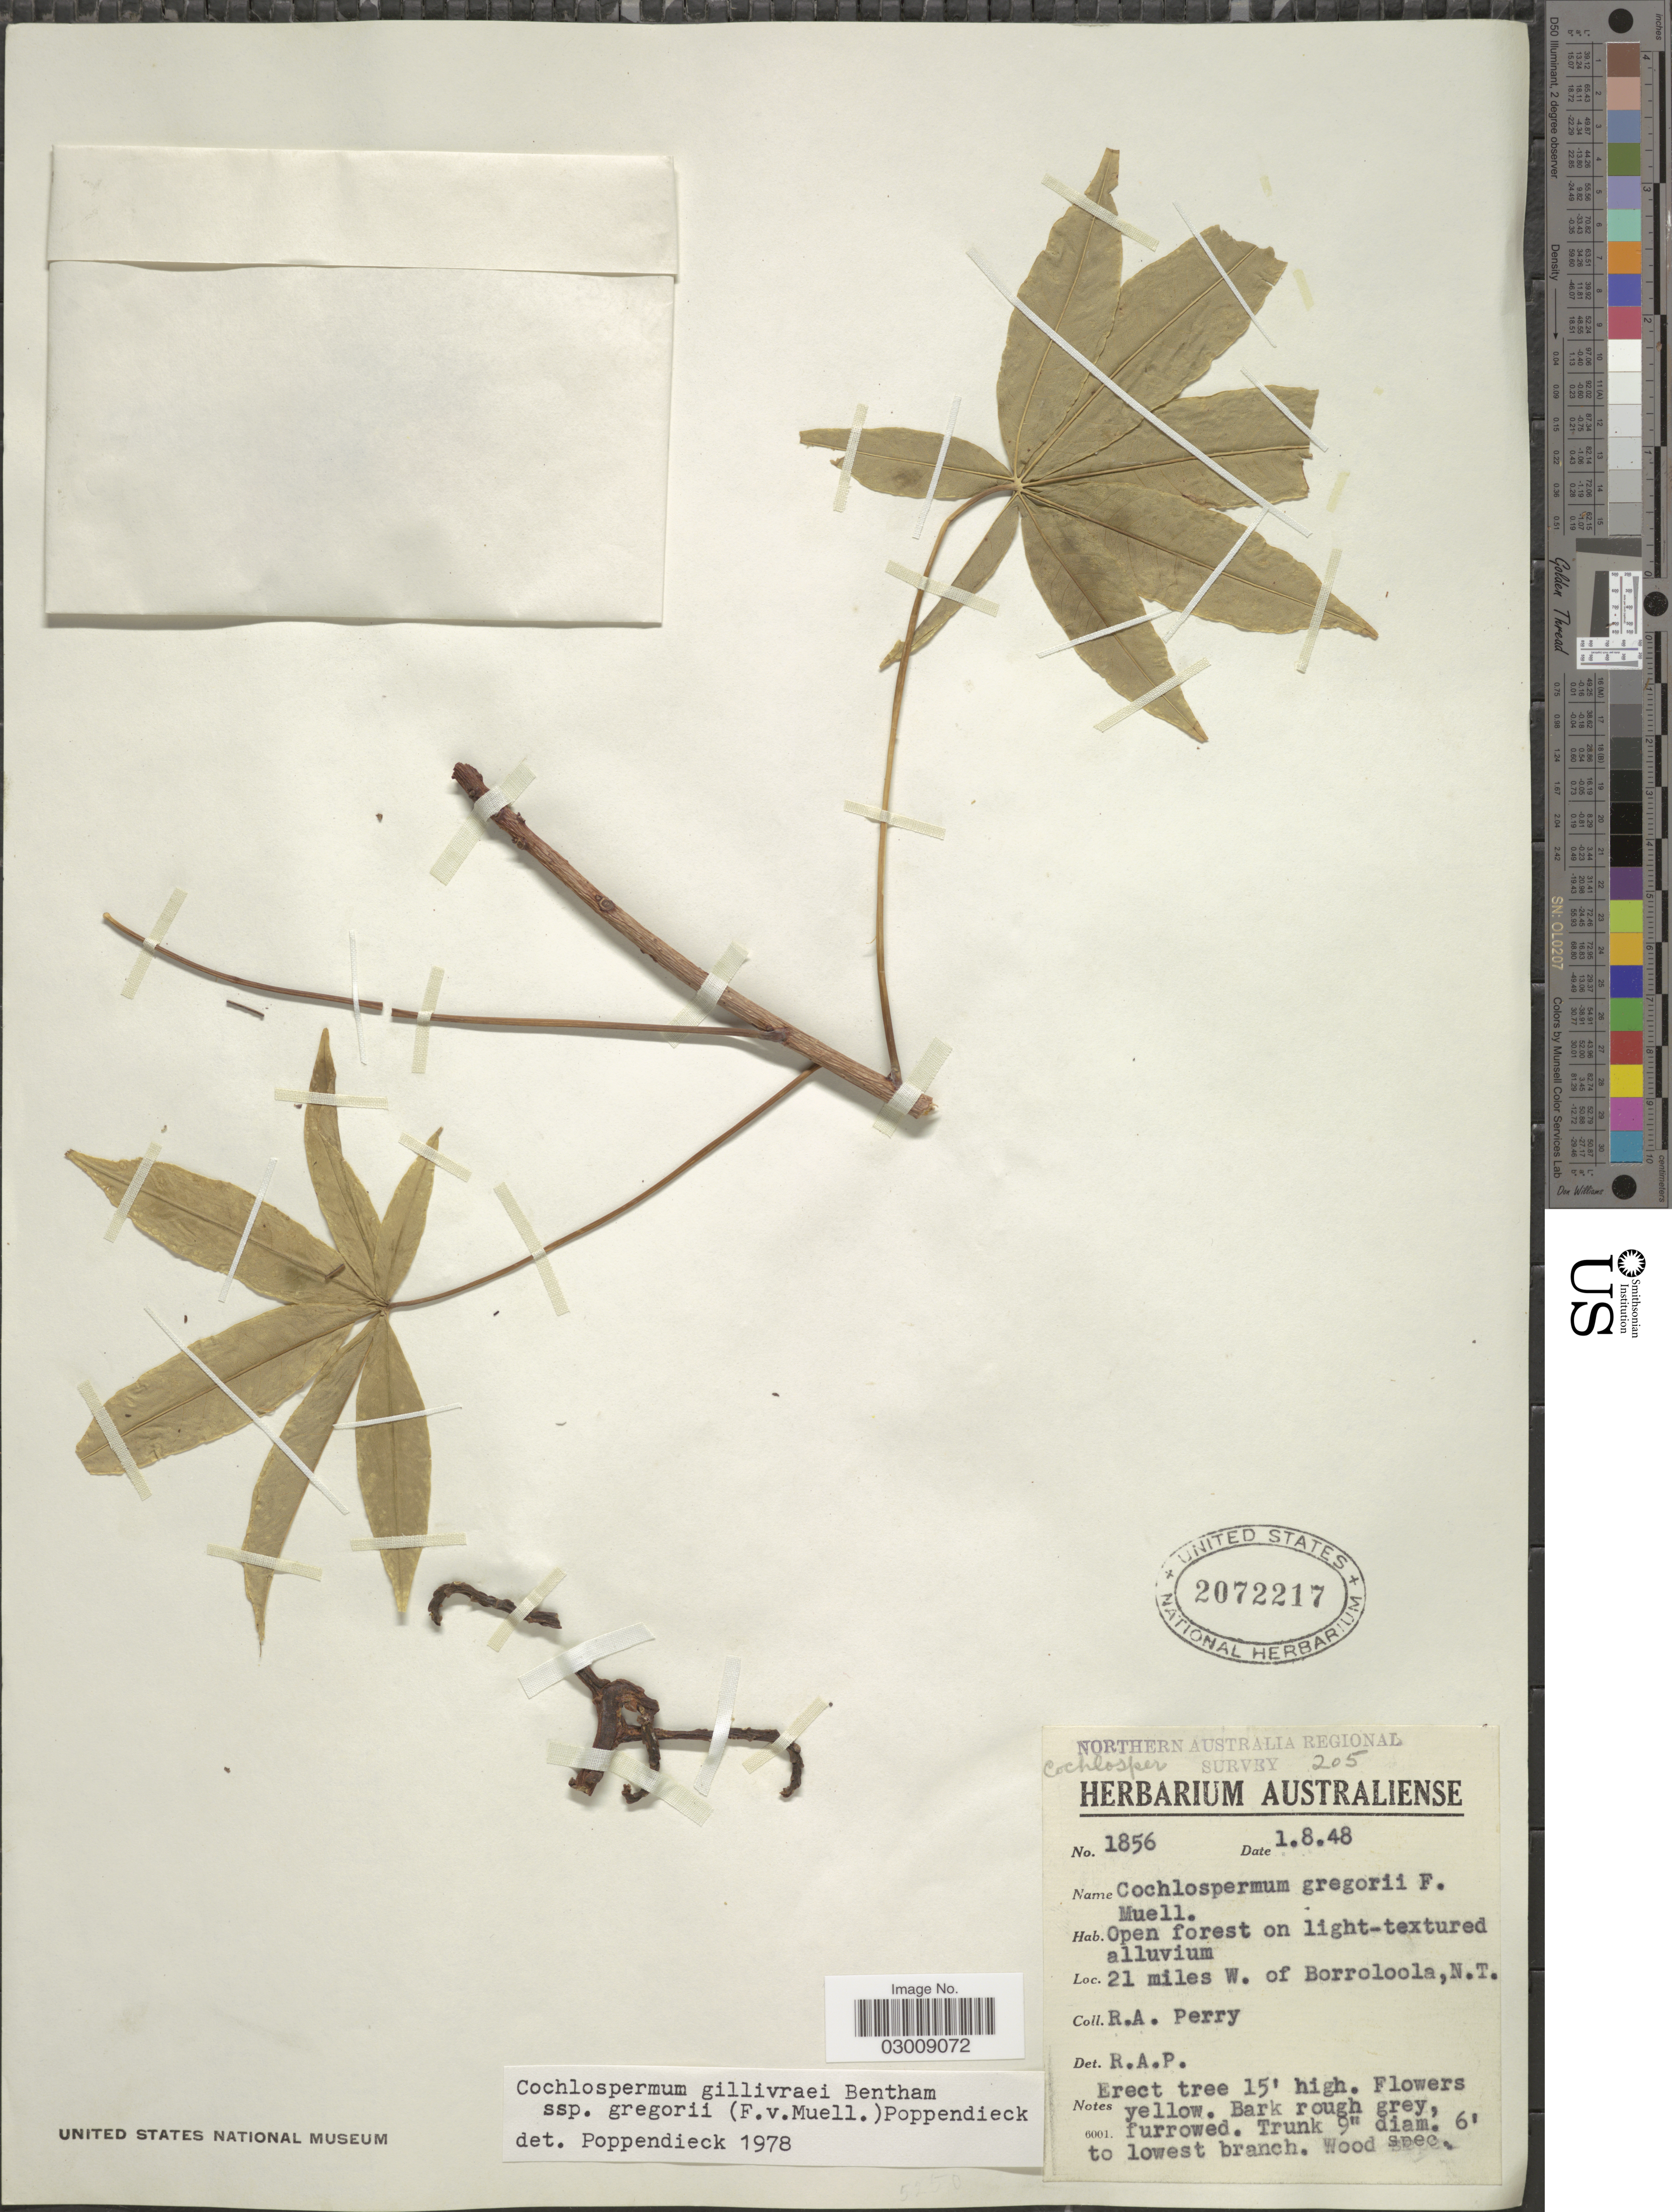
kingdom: Plantae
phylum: Tracheophyta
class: Magnoliopsida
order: Malvales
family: Cochlospermaceae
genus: Cochlospermum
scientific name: Cochlospermum gillivraei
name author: Benth.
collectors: Perry, R. A.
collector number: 1856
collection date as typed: Transcribed d/m/y: 1/8/48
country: Australia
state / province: Northern Territory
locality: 21 miles W. of Borroloola.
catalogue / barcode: US 2072217